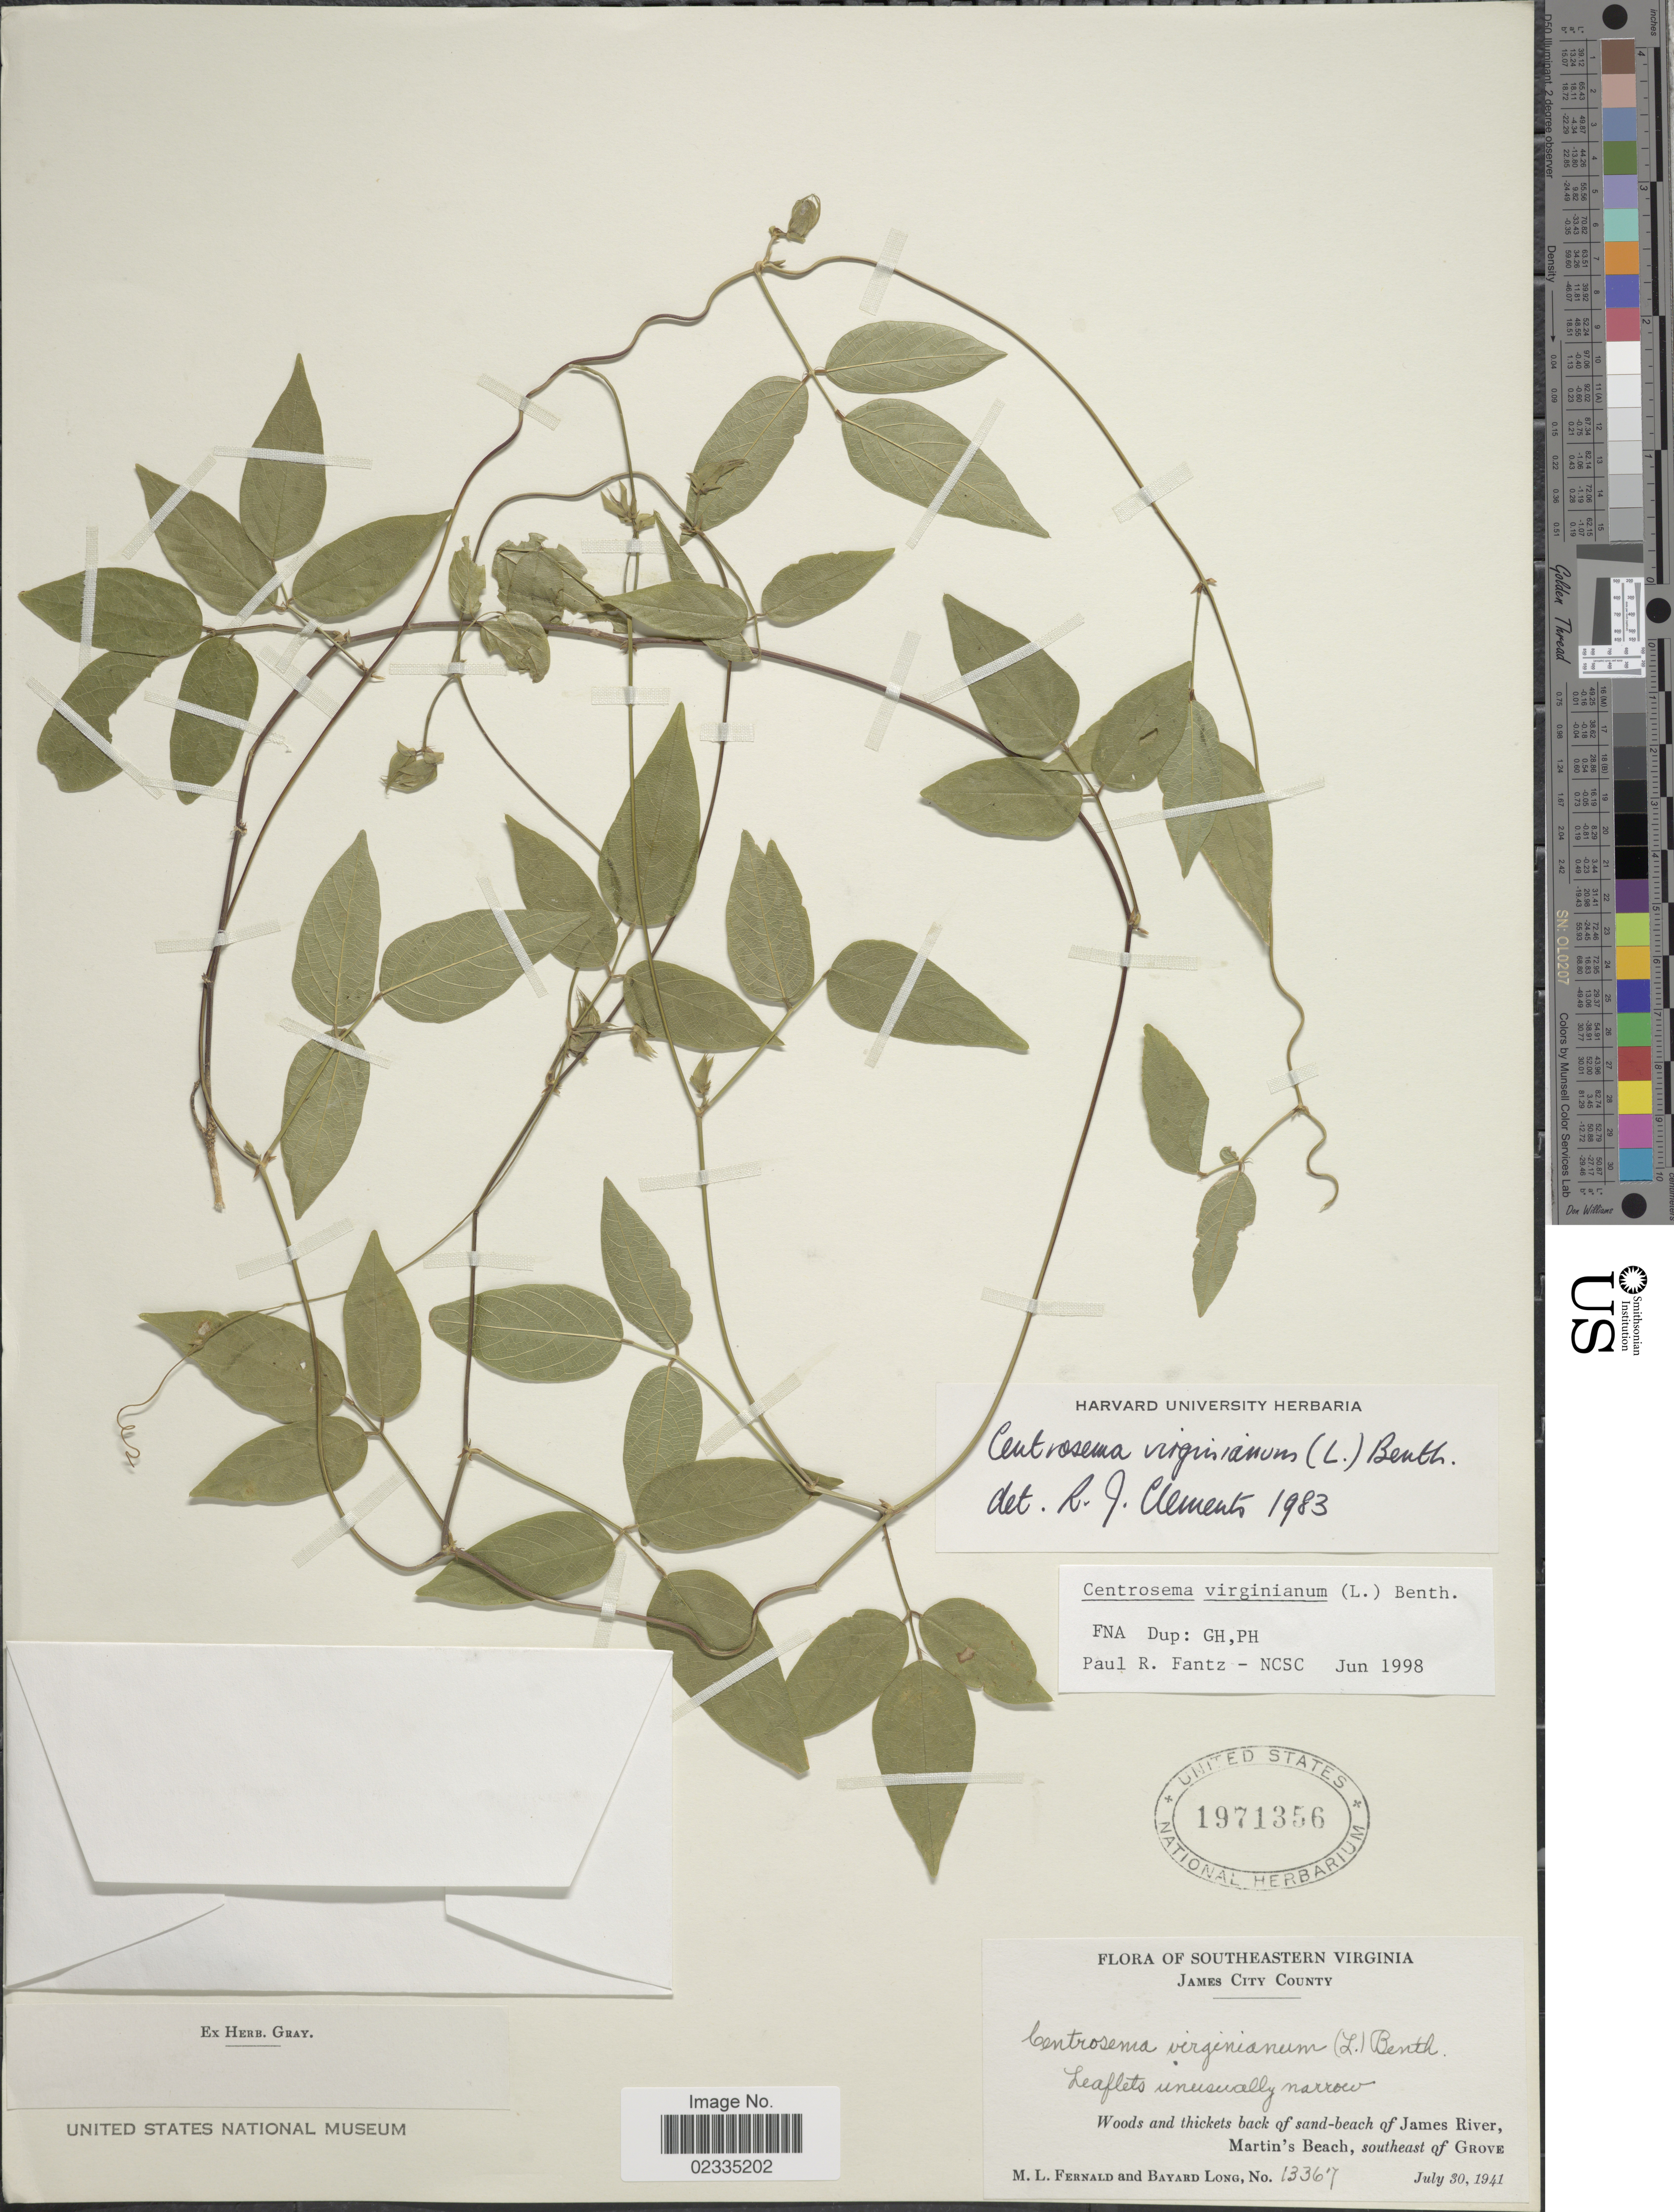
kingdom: Plantae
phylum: Tracheophyta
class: Magnoliopsida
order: Fabales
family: Fabaceae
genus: Centrosema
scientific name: Centrosema virginianum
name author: (L.) Benth.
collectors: M. L. Fernald & B. Long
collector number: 13367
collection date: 1941-07-30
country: United States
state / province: Virginia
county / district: James City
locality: Southeastern Virginia, James City County, Leaflets unusually narrow, Woods and thickets back of sand-beach of James River, Martin's Beach, south of Grove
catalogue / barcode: US 1971356